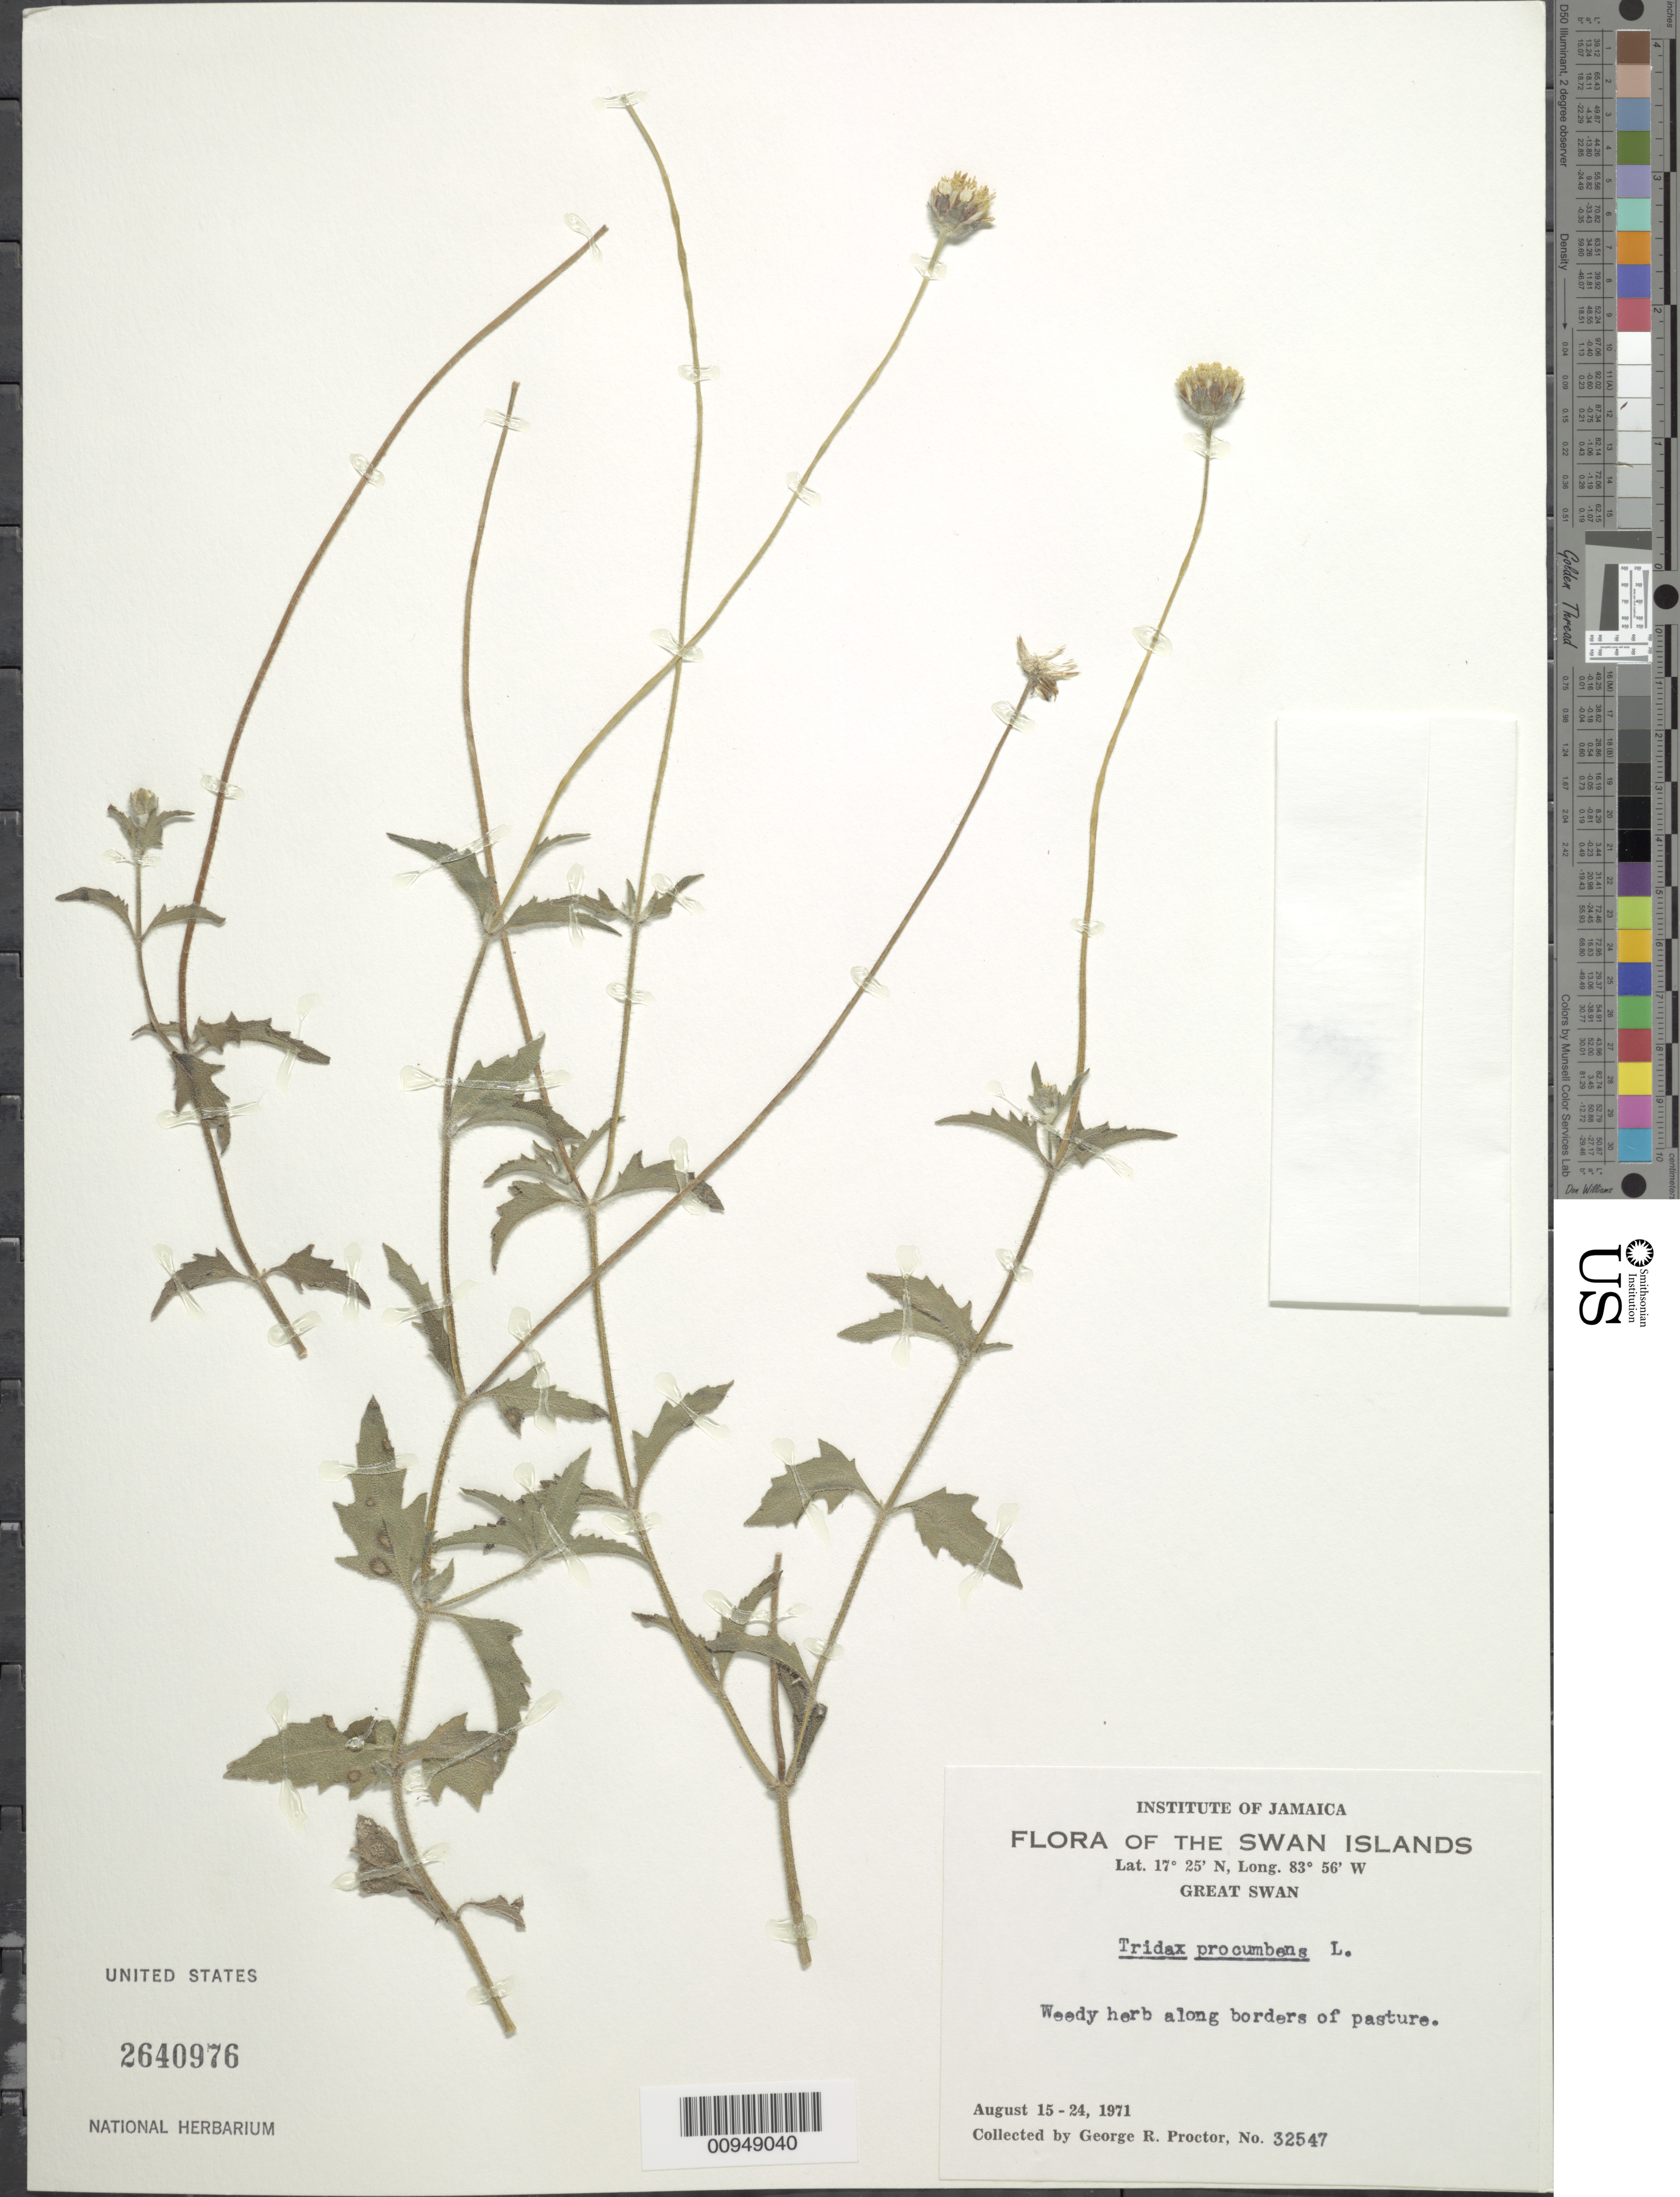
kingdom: Plantae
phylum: Tracheophyta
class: Magnoliopsida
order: Asterales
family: Asteraceae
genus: Tridax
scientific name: Tridax procumbens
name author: L.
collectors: G. R. Proctor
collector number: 32547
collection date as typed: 15 Aug 1971 to 24 Aug 1971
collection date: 1971-08-15/1971-08-24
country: Honduras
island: Great Swan Island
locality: Pasture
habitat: Along borders of pasture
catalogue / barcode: US 2640976